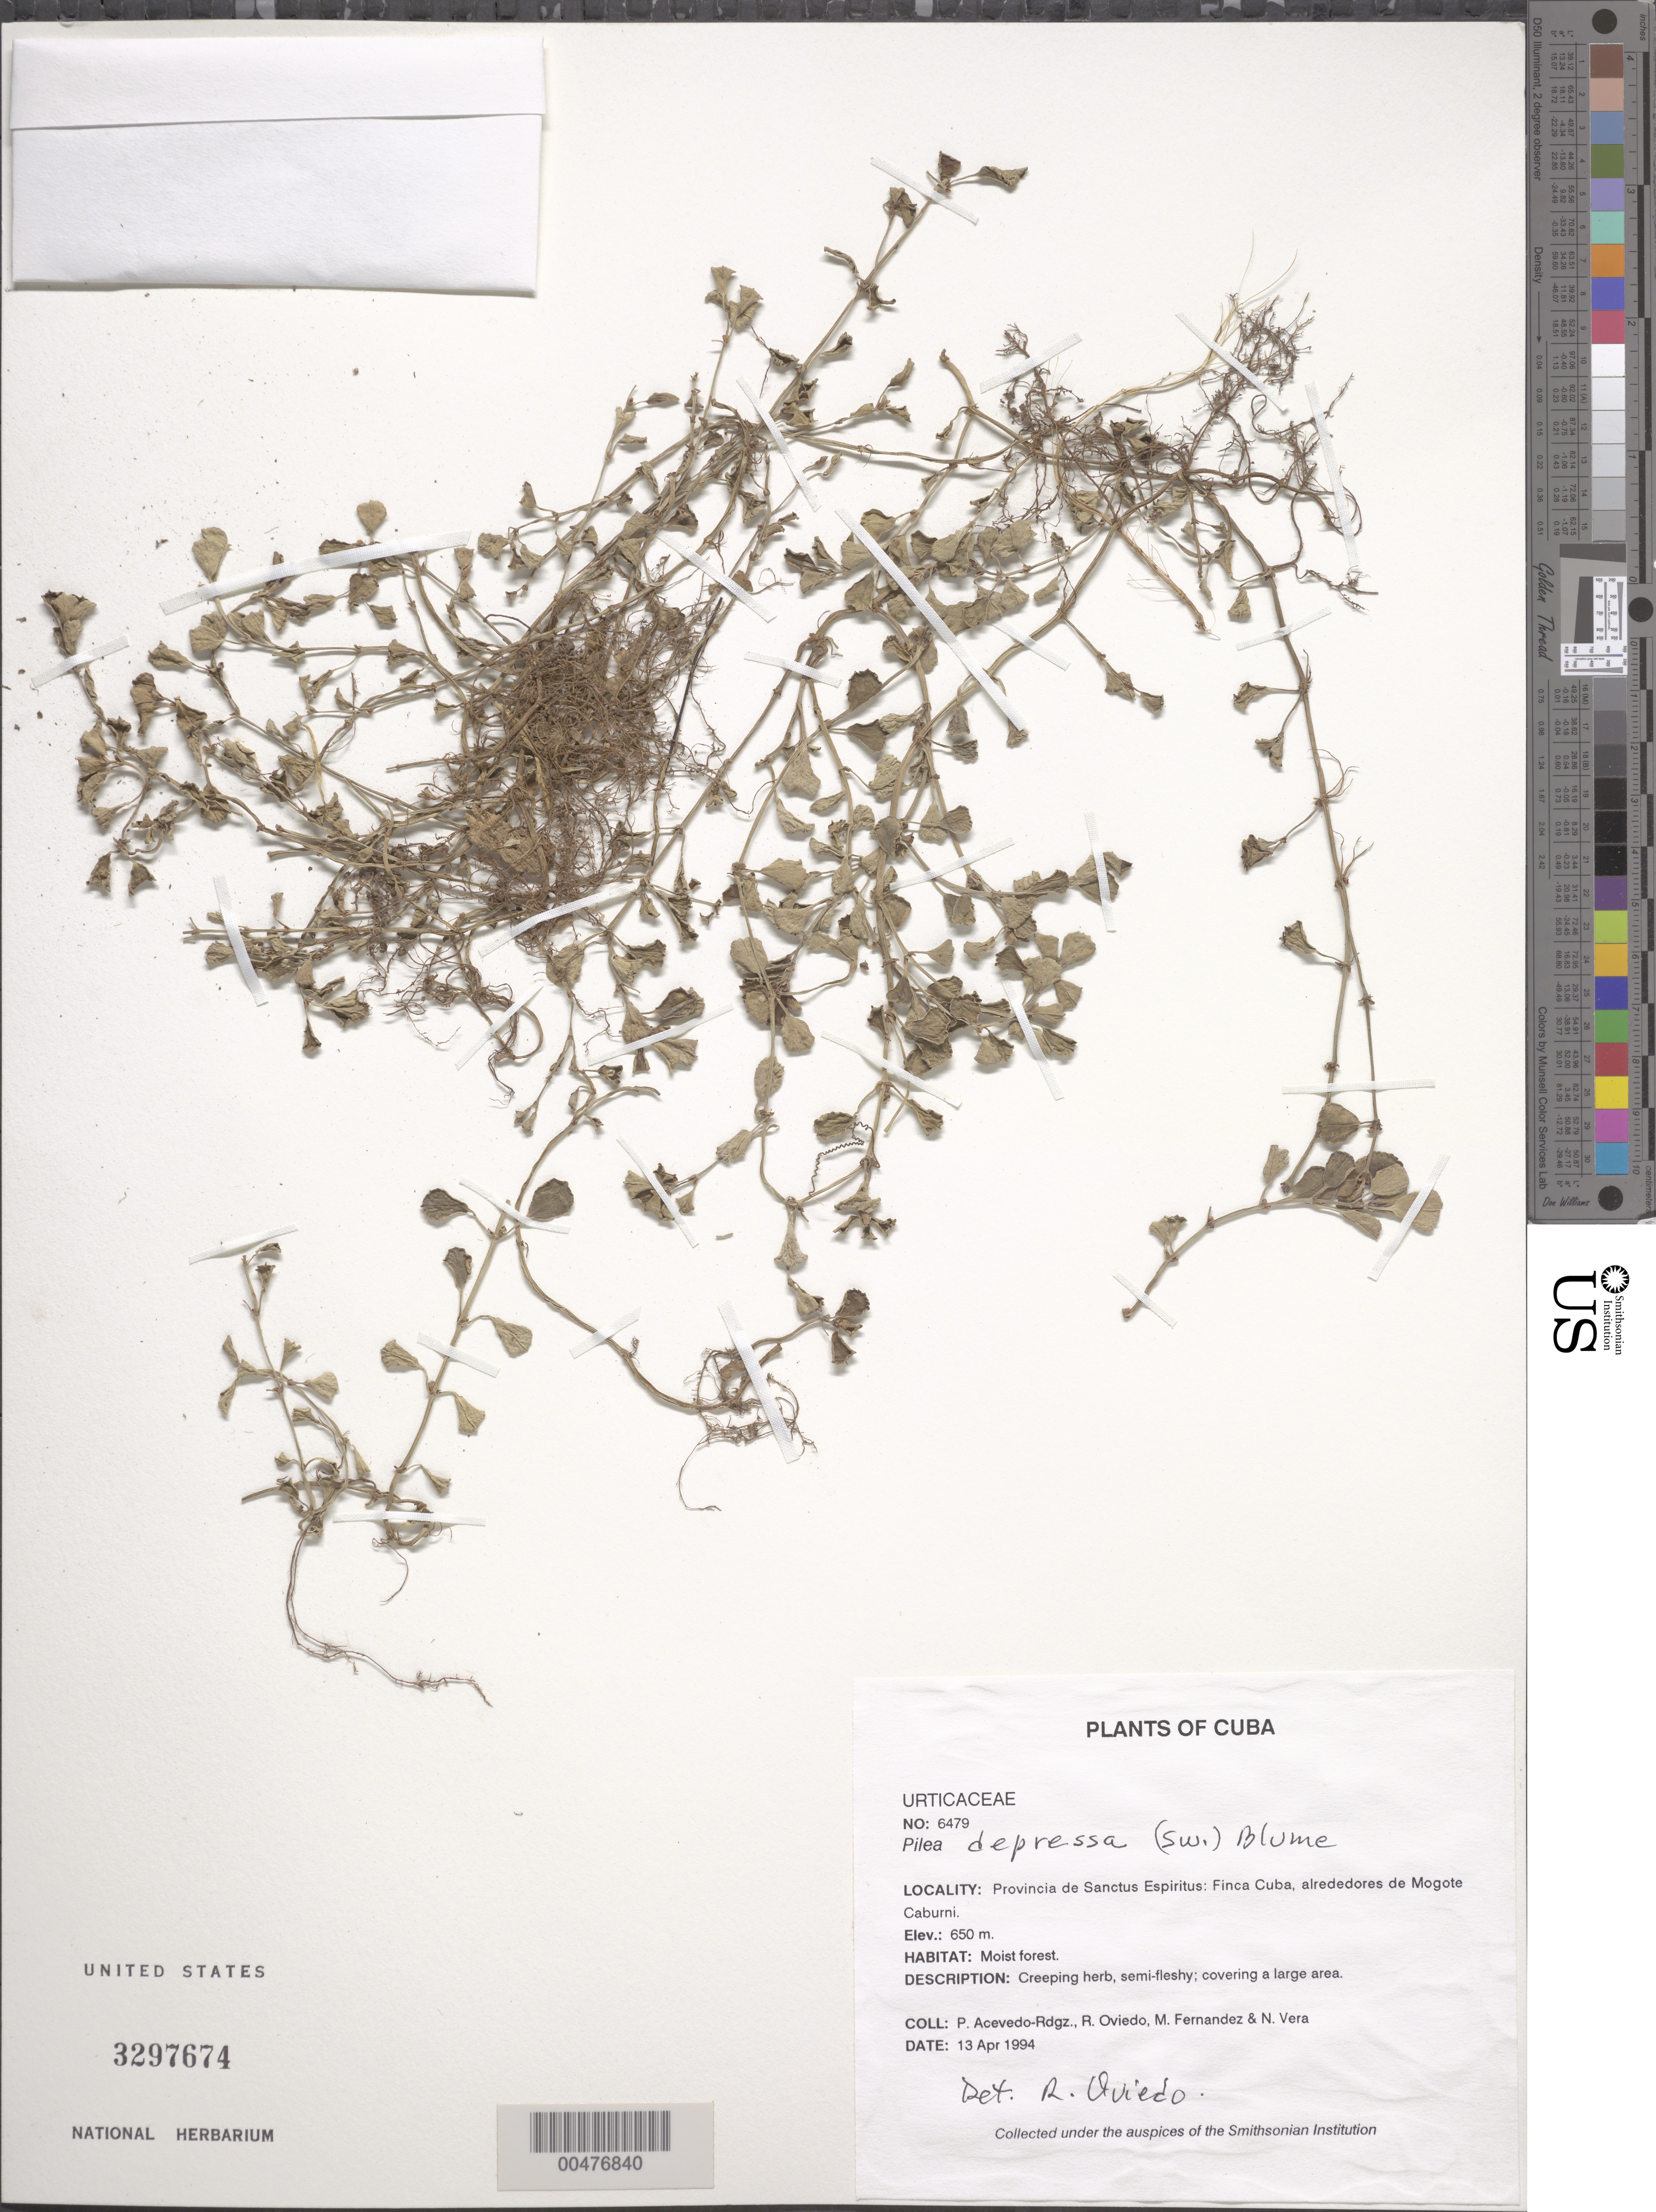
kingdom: Plantae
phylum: Tracheophyta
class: Magnoliopsida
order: Rosales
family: Urticaceae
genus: Pilea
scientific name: Pilea depressa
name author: (Sw.) Blume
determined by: Oviedo, R.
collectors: P. Acevedo-Rodr., R. Oviedo, M. Fernández & N. Vera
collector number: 6479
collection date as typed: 13 Apr 1994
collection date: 1994-04-13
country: Cuba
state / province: Sancti Spiritus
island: Cuba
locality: Provincia de Sanctus Espiritus; Finca Cuba, alrededores de Mogote Caburni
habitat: Moist forest.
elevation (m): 650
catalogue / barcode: US 3297674